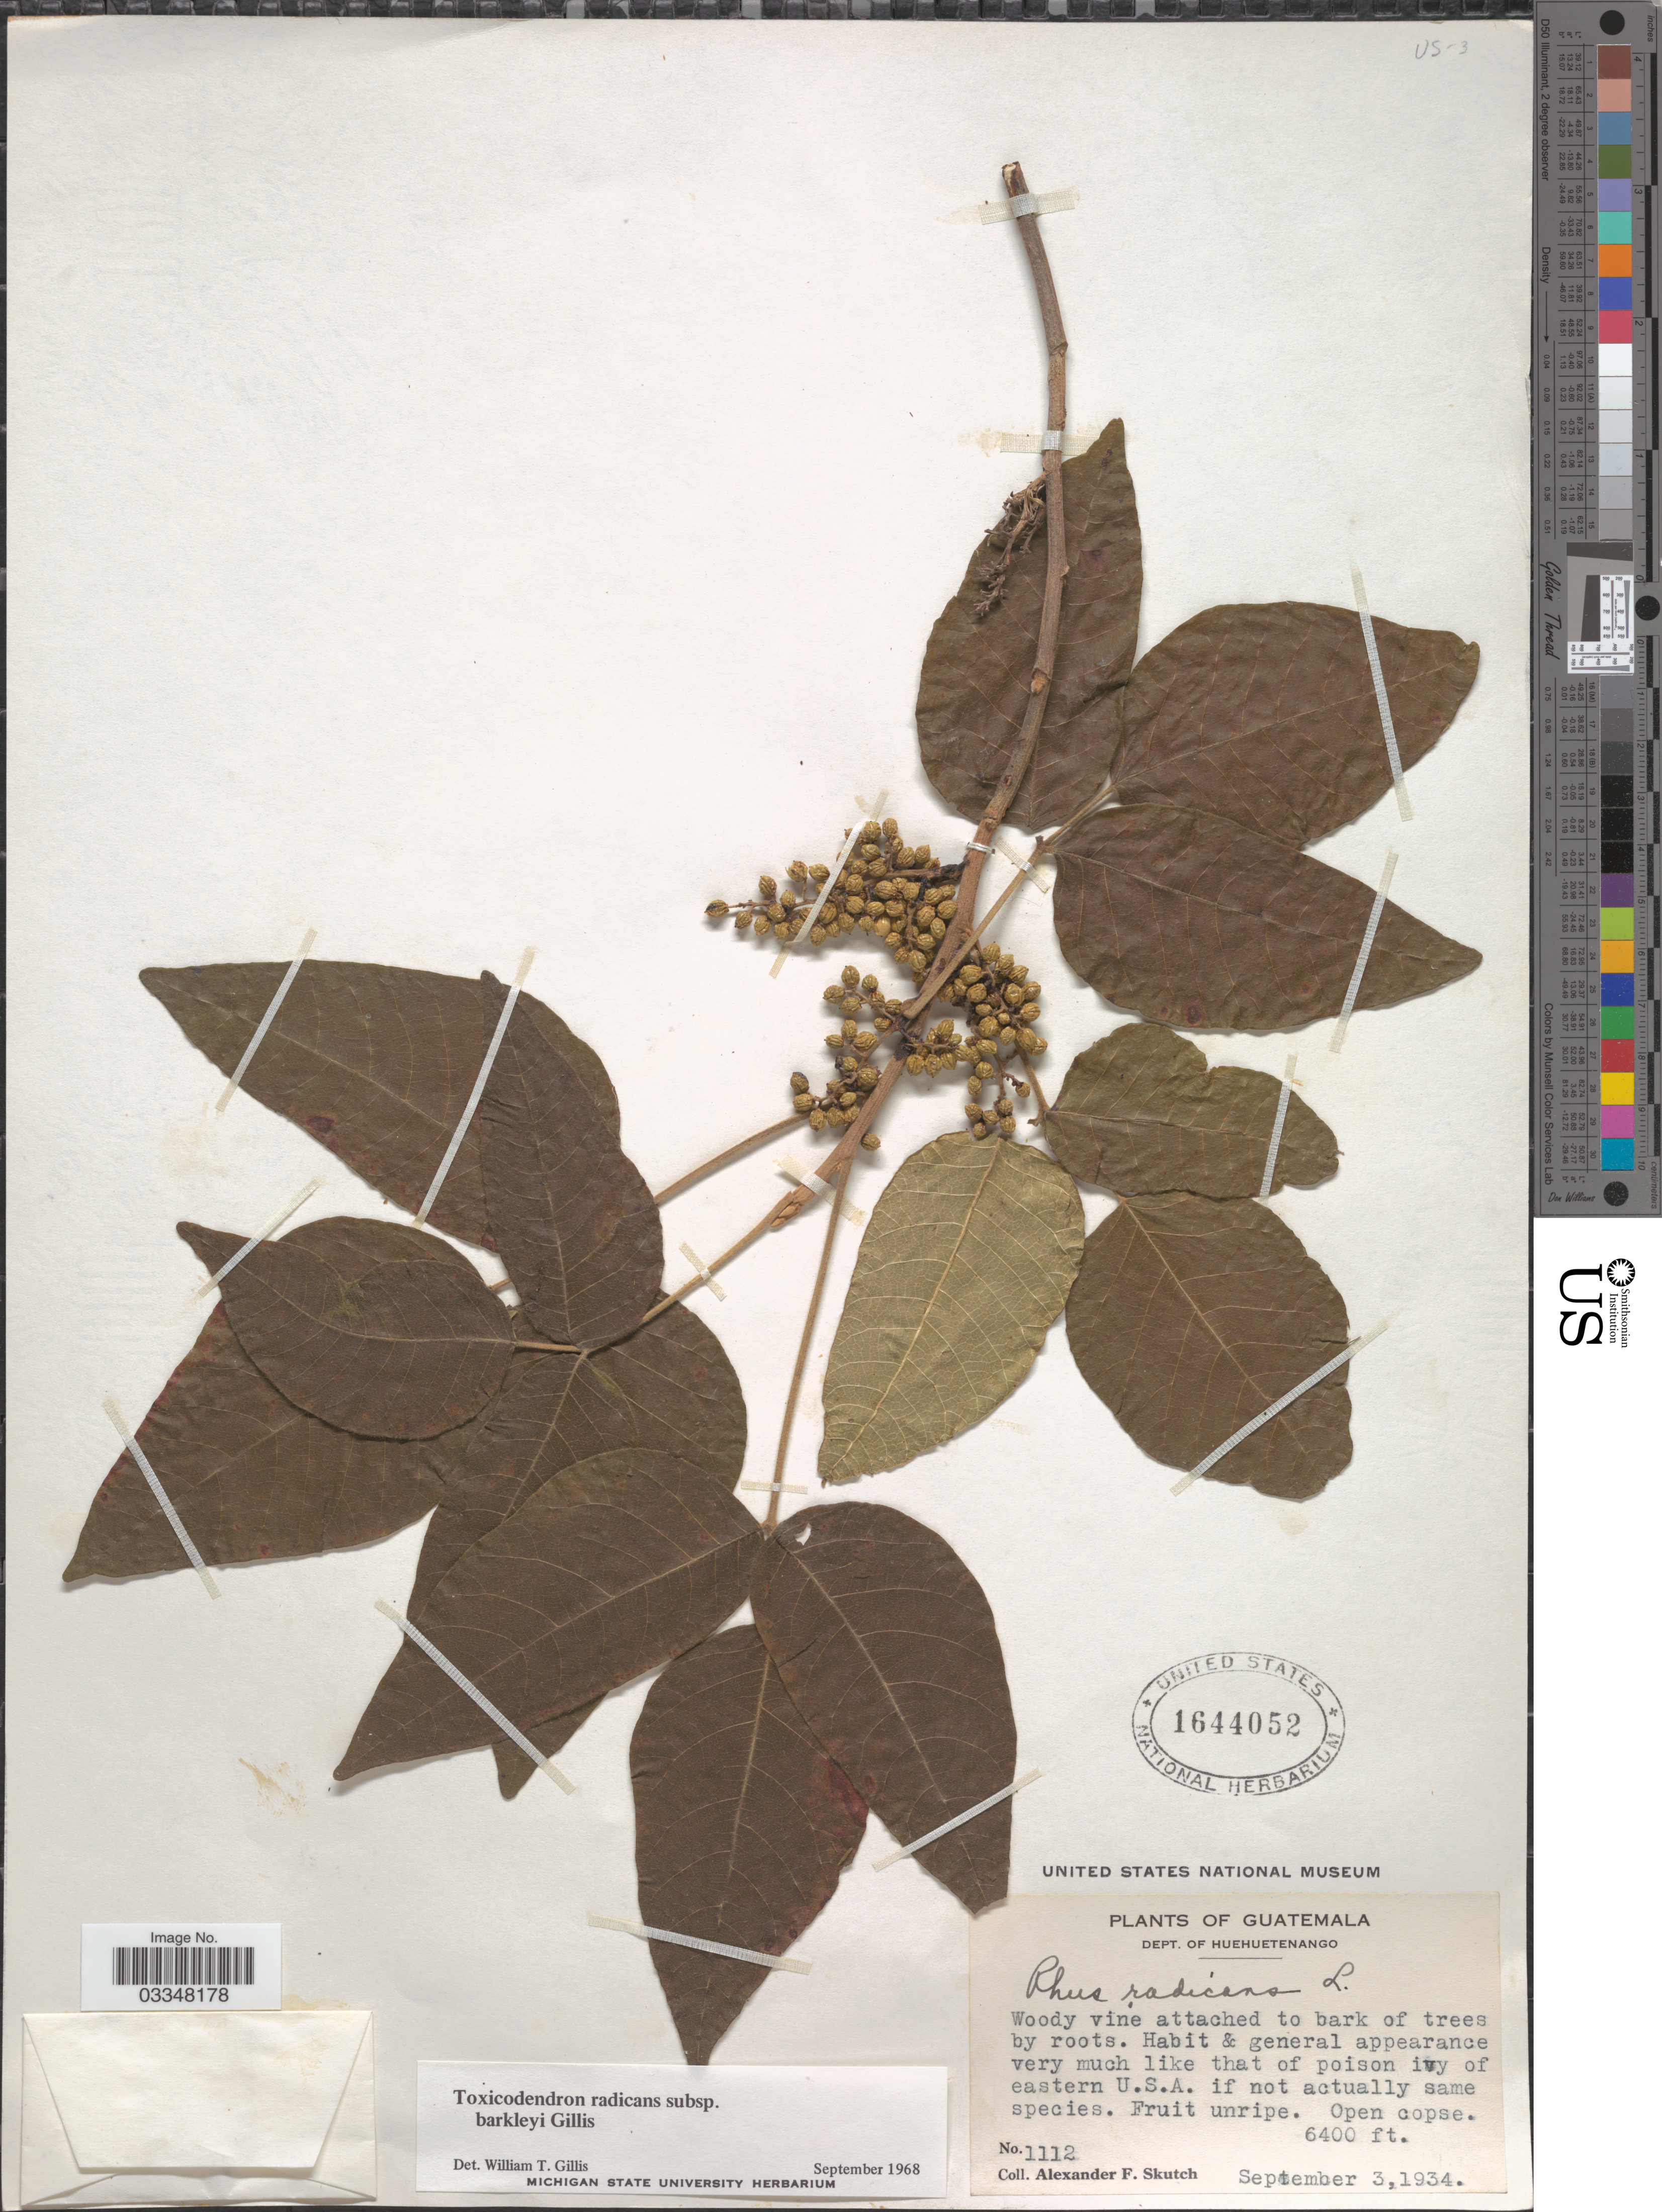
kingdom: Plantae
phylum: Tracheophyta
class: Magnoliopsida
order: Sapindales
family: Anacardiaceae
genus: Toxicodendron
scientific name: Toxicodendron radicans subsp. barkleyi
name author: Gillis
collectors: A. F. Skutch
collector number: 1112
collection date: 1934-09-03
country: Guatemala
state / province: Huehuetenango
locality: Dept. of Huehuetenango.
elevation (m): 1951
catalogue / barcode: US 1644052